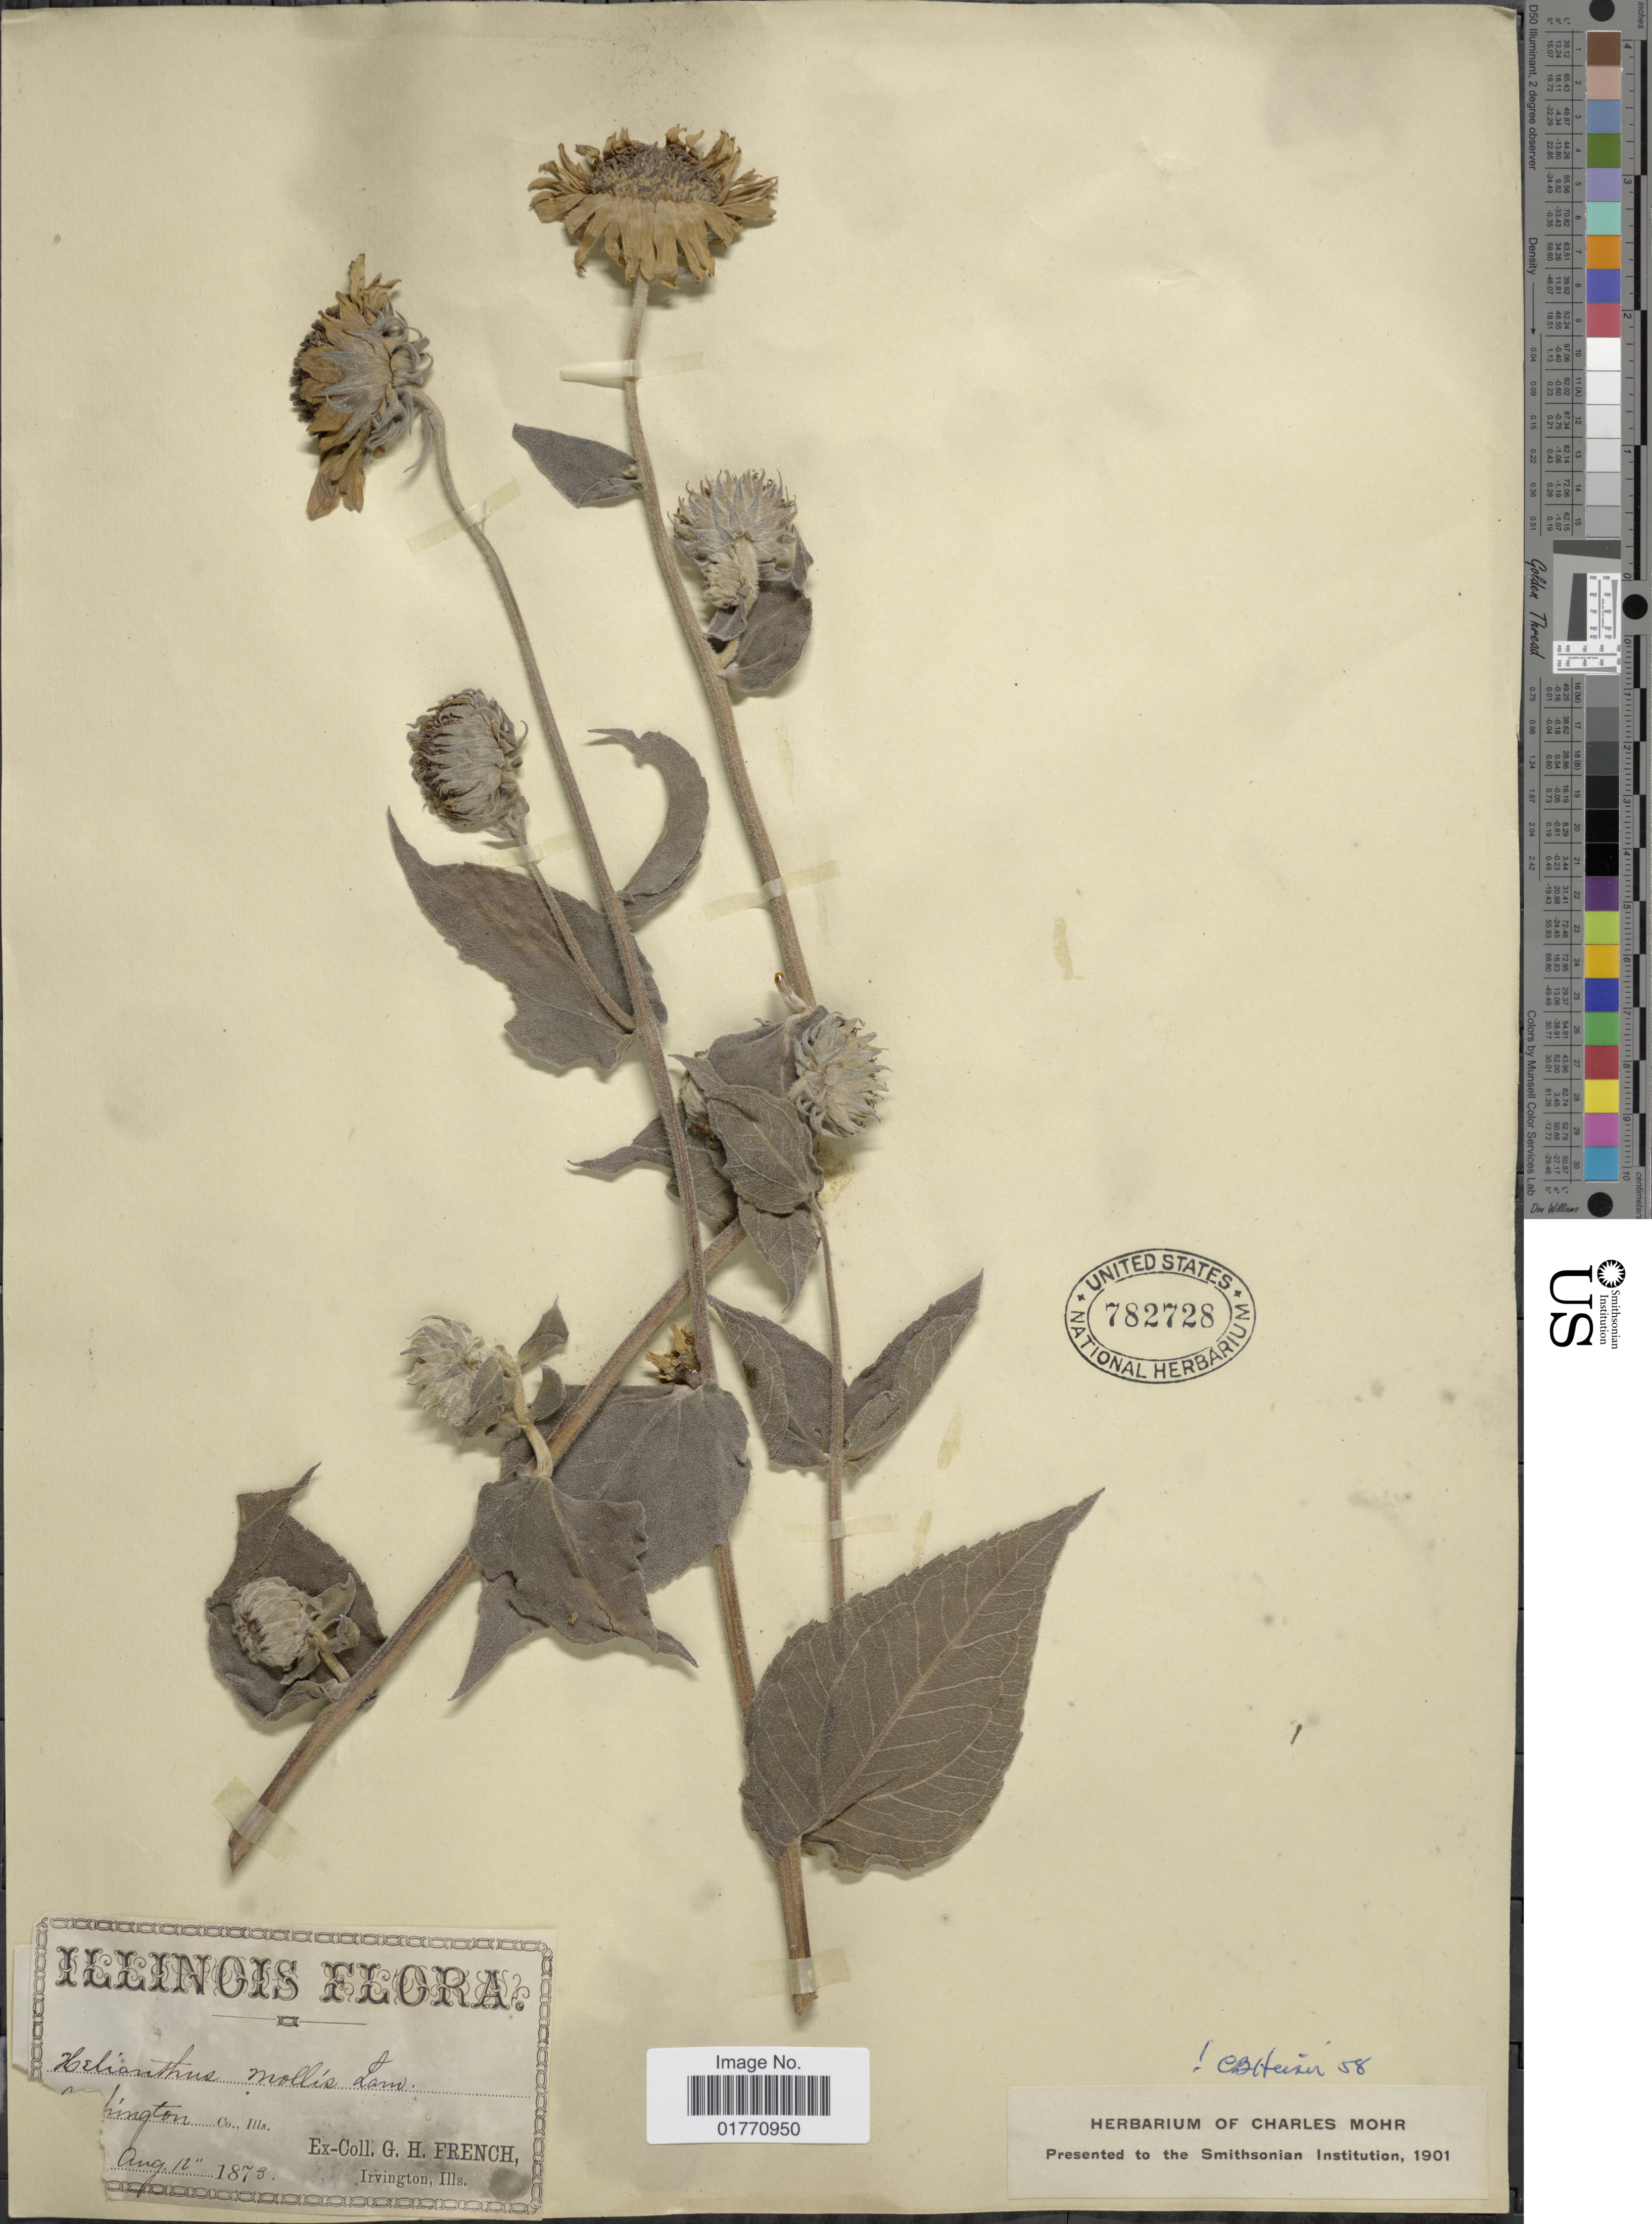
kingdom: Plantae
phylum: Tracheophyta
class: Magnoliopsida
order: Asterales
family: Asteraceae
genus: Helianthus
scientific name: Helianthus mollis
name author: Lam.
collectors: G. H. French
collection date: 1873-08-12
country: United States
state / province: Illinois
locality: ...Co.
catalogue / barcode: US 782728